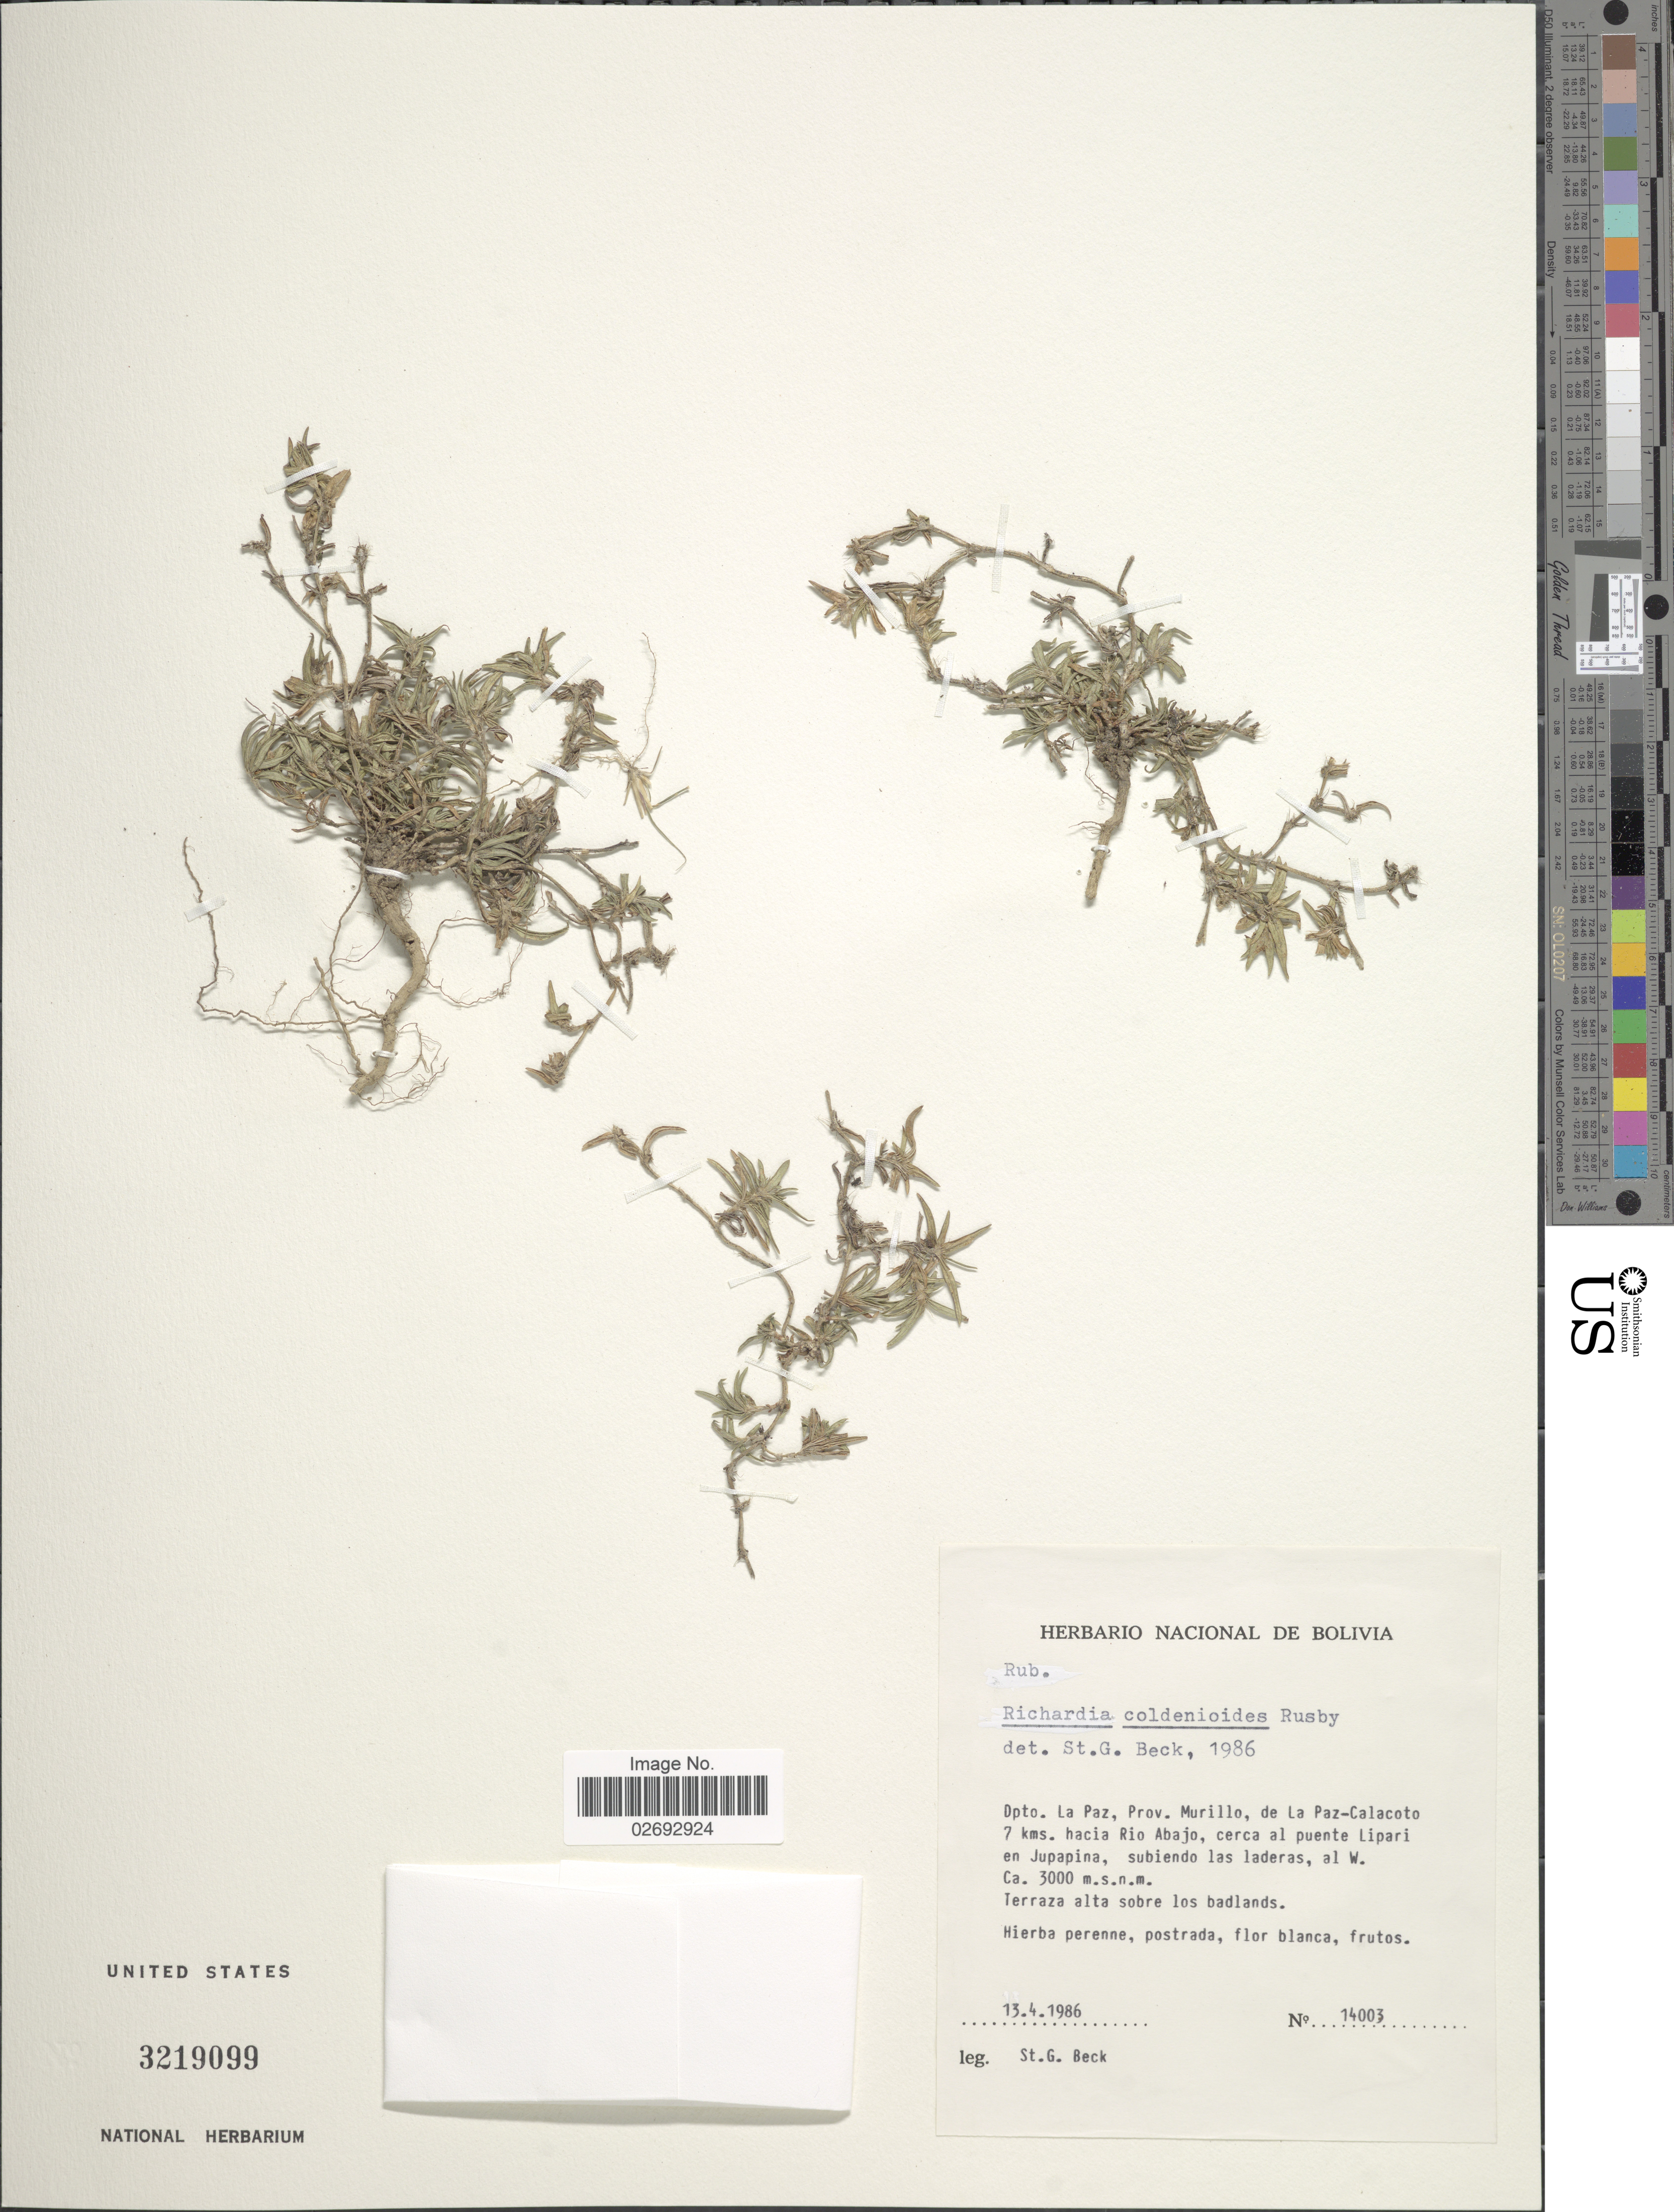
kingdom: Plantae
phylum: Tracheophyta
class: Magnoliopsida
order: Gentianales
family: Rubiaceae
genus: Richardia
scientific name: Richardia coldenioides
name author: Rusby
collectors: S. G. Beck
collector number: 14003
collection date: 1986-04-13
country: Bolivia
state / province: La Paz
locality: Prov. Murillo, de La Paz-Calacoto 7 kms. hacia Rio Abajo, cerca a; puente Lipari en Jupapina, subiendo las laderas, al W.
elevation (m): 3000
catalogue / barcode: US 3219099